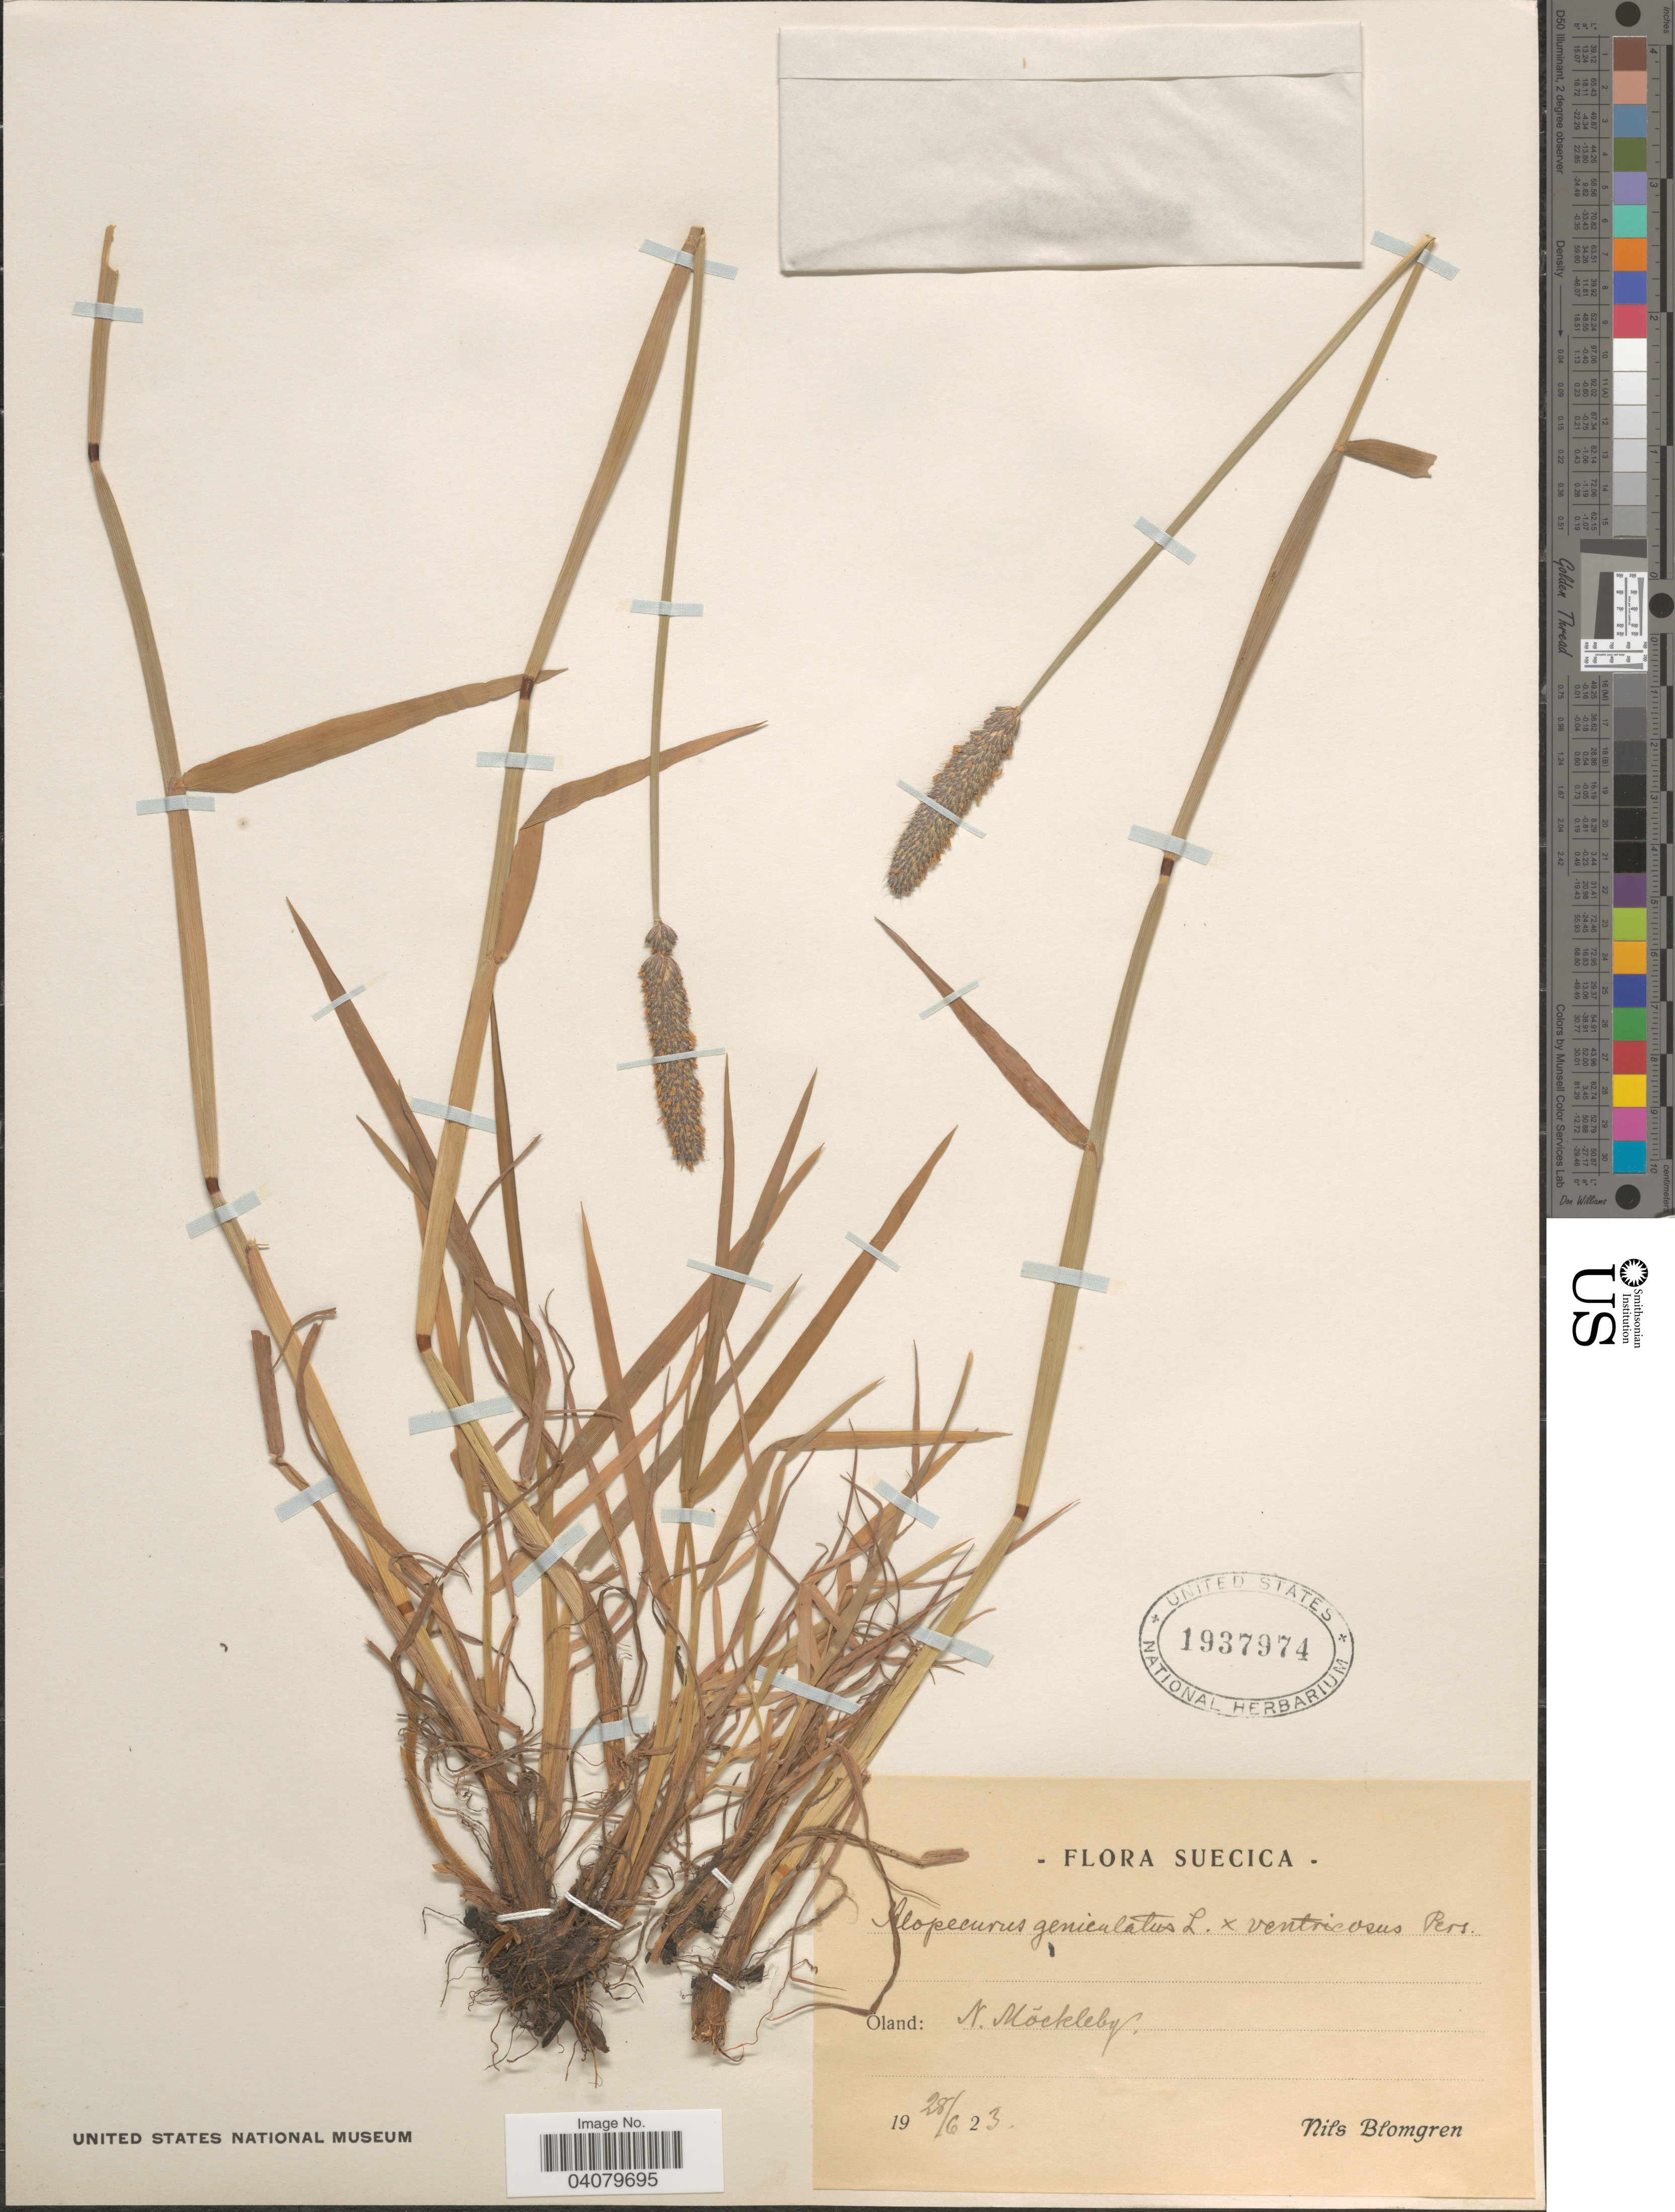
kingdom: Plantae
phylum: Tracheophyta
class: Liliopsida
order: Poales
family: Poaceae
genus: Alopecurus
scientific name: Alopecurus sp.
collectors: N. Blomgren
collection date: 1923-06-28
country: Sweden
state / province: Kalmar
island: Oland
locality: Suecica. Oland: N. Möckleby.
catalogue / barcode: US 1937974